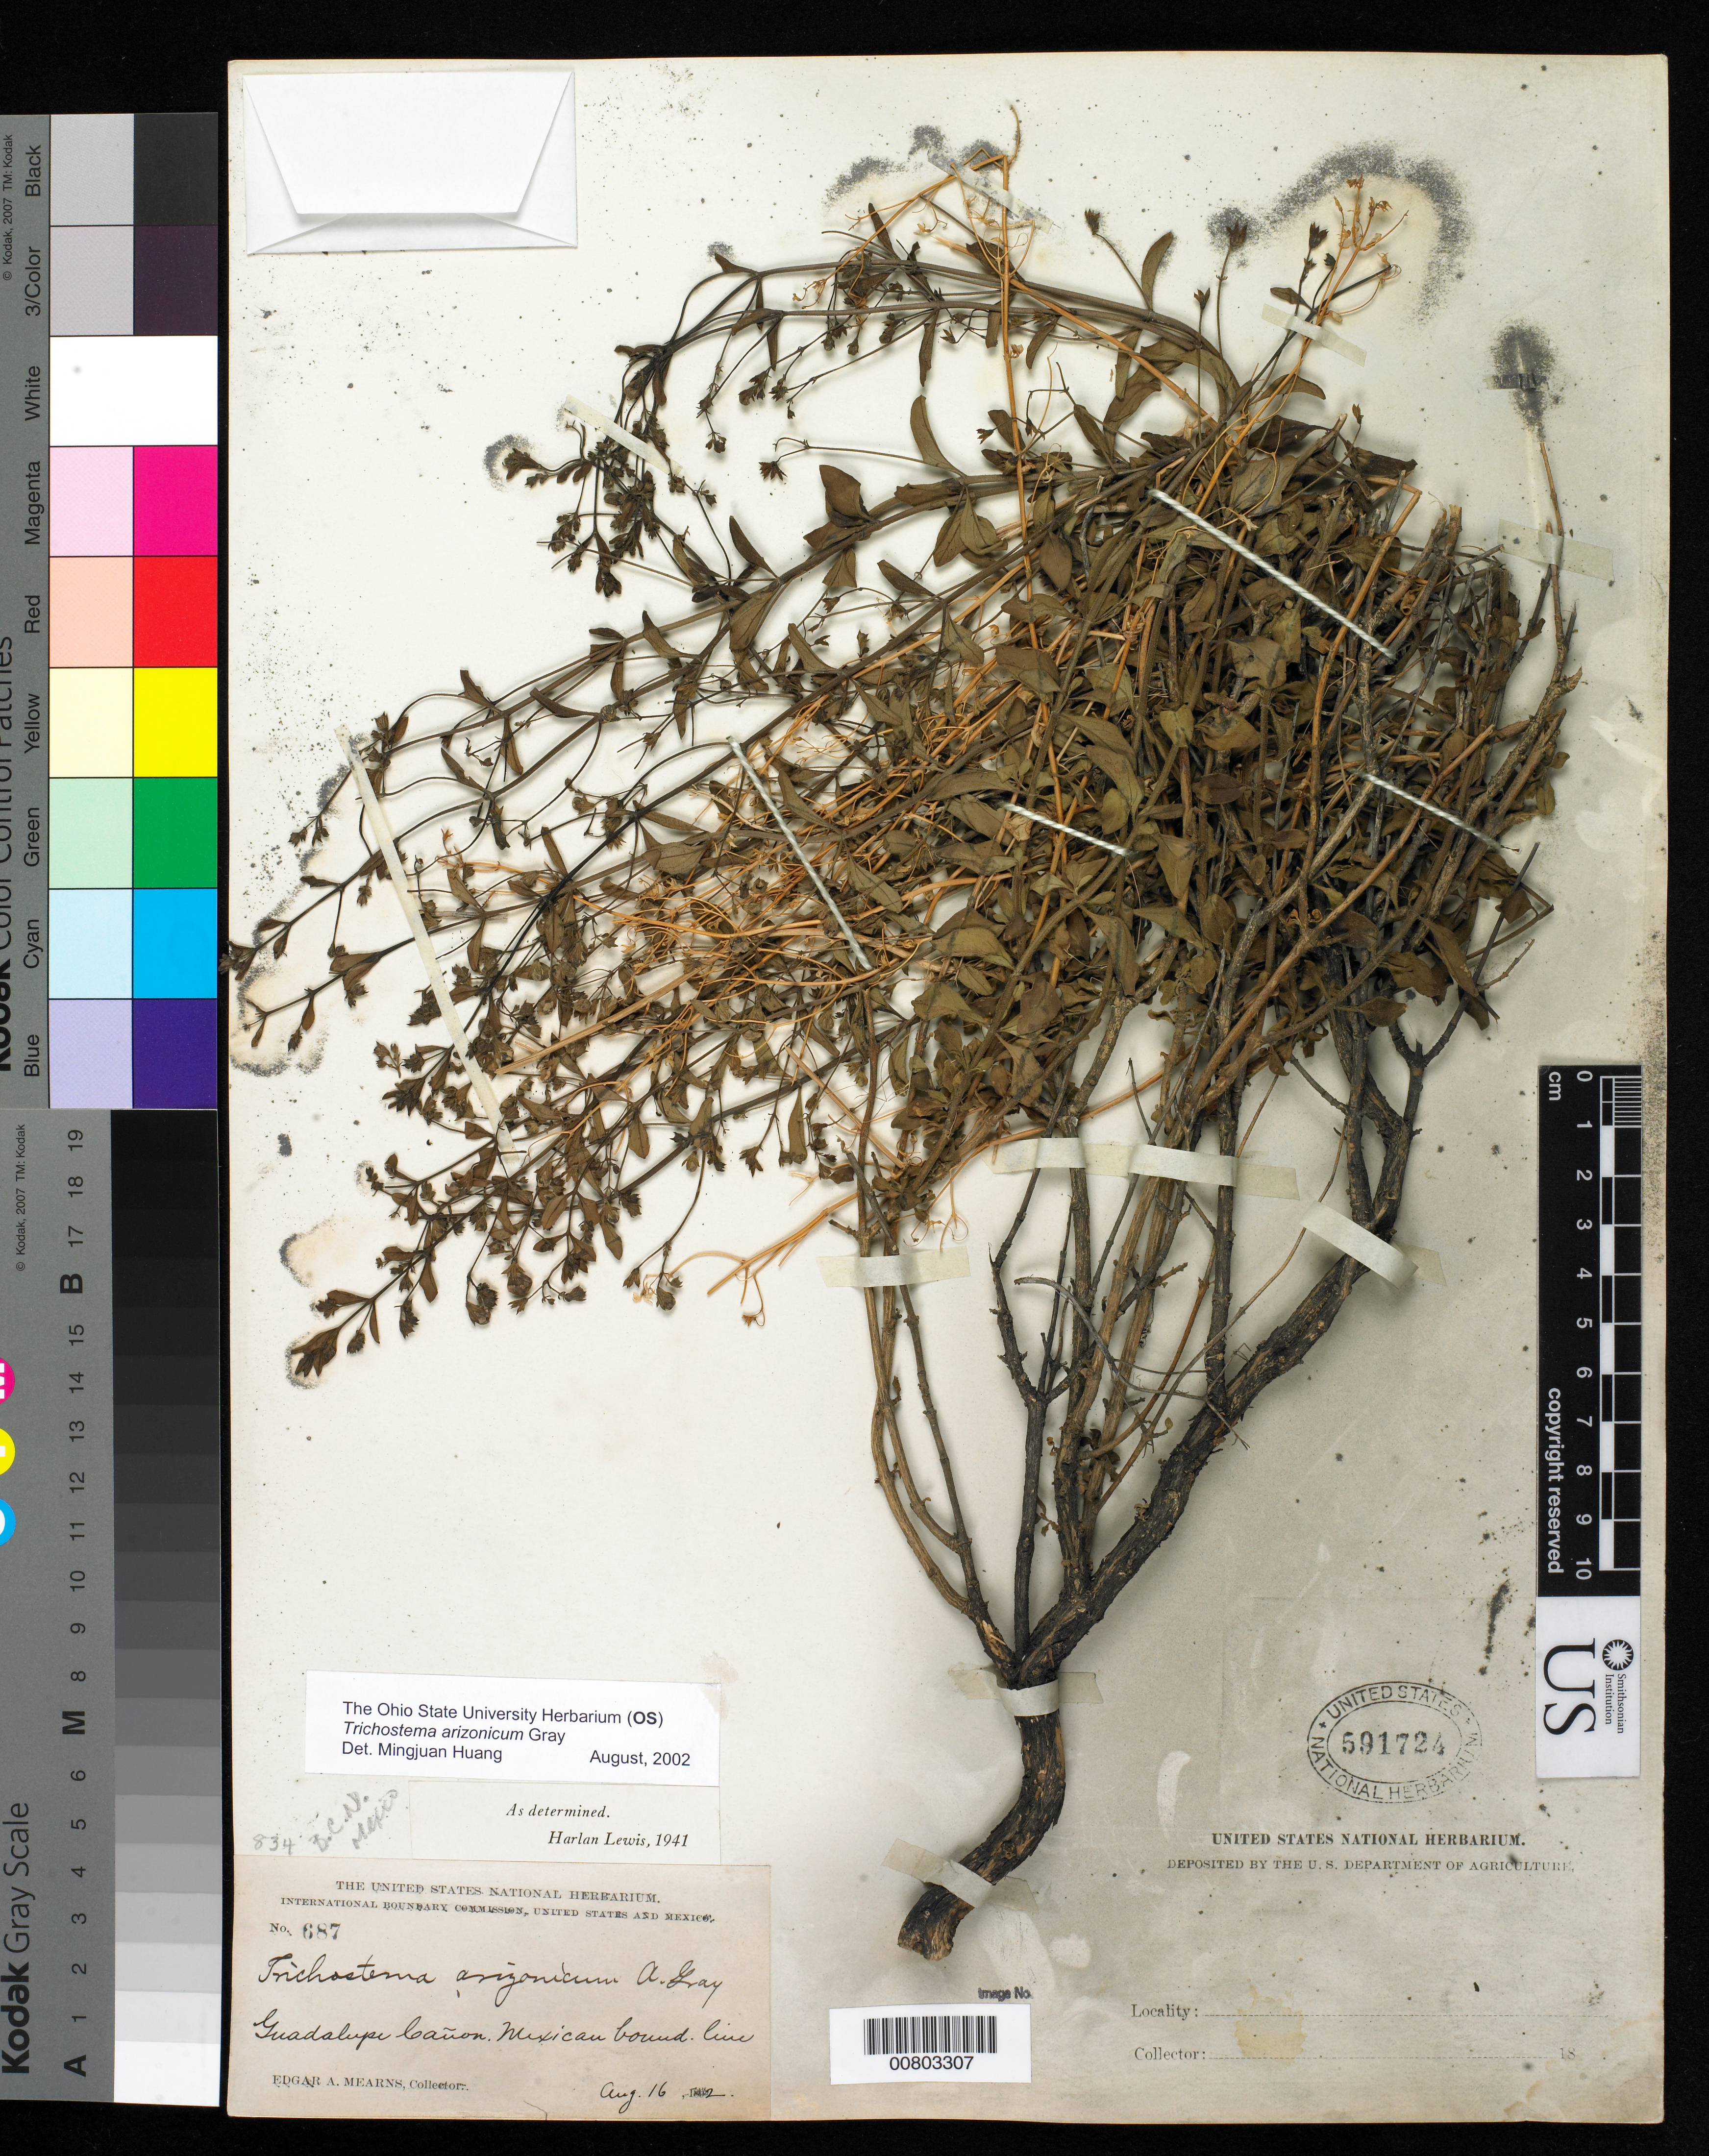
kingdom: Plantae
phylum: Tracheophyta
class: Magnoliopsida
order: Lamiales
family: Lamiaceae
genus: Trichostema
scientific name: Trichostema arizonicum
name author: A. Gray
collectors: E. A. Mearns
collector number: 687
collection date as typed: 16 Aug 1892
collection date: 1892-08-16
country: Mexico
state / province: Baja California Norte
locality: Guadalupe Cañon, Mexican boudary line.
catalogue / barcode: US 591724